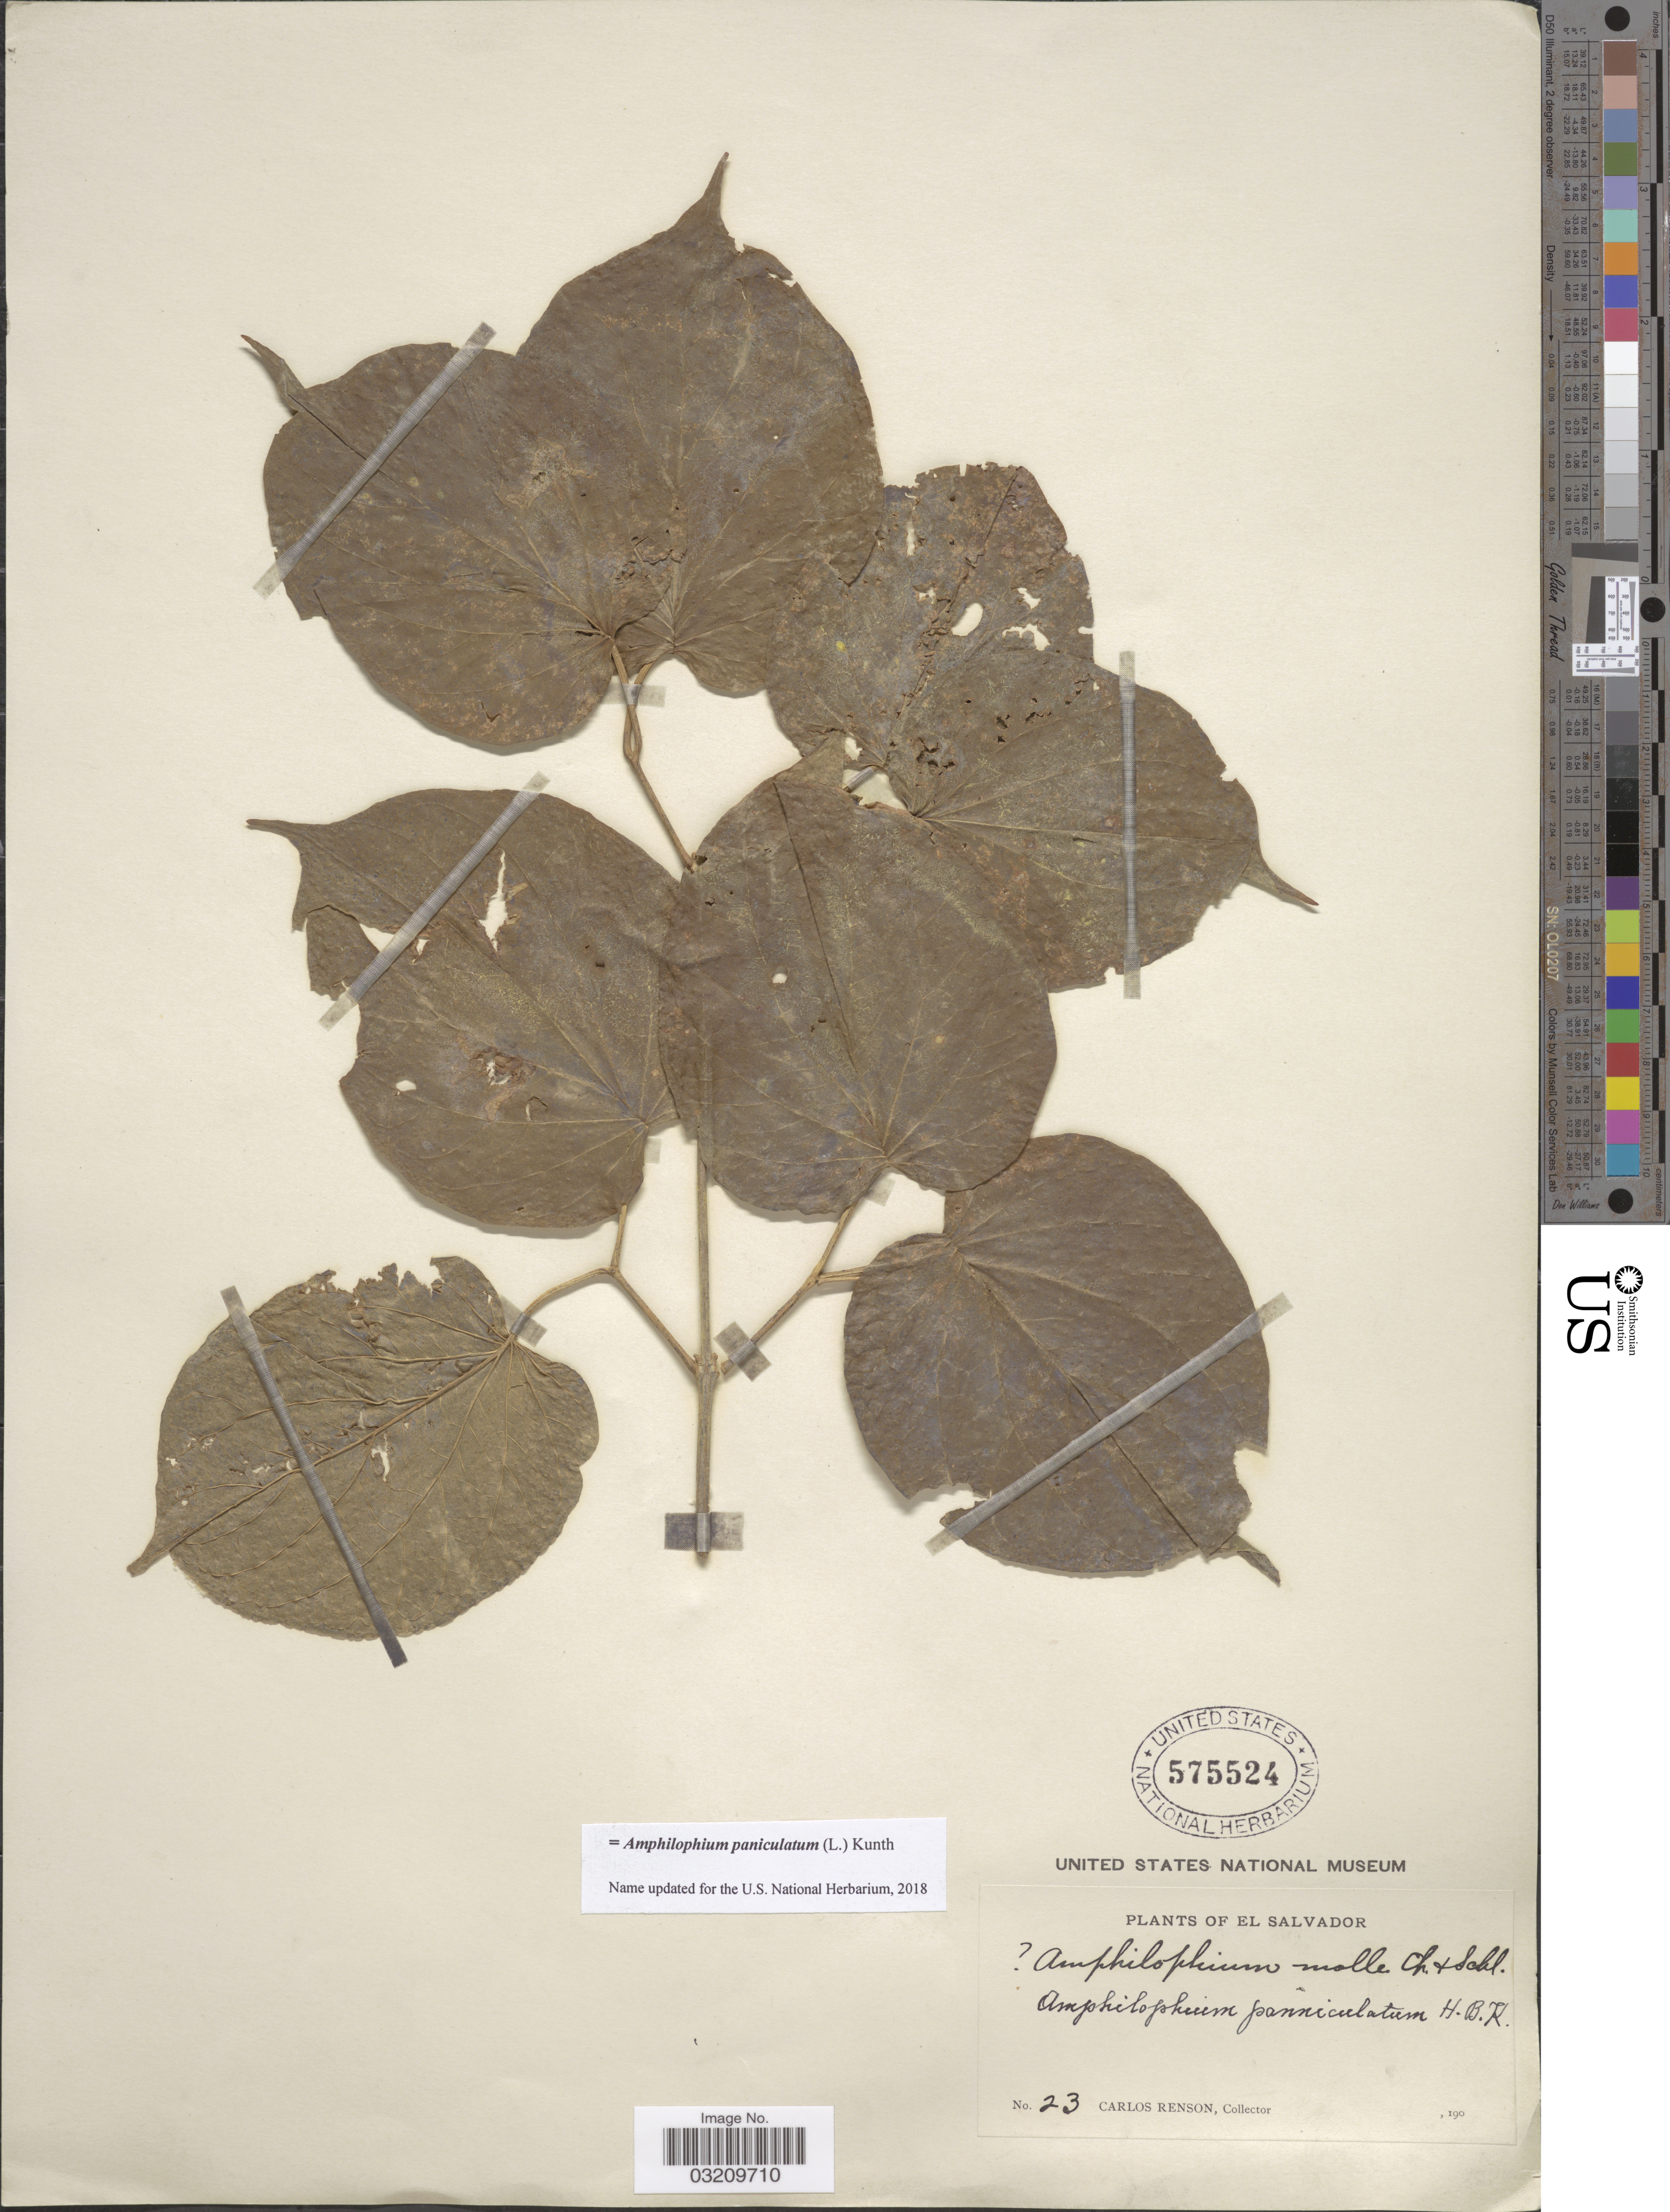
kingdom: Plantae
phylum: Tracheophyta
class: Magnoliopsida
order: Lamiales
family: Bignoniaceae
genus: Amphilophium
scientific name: Amphilophium paniculatum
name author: (L.) Kunth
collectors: C. Renson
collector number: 23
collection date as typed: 190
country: El Salvador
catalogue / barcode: US 575524